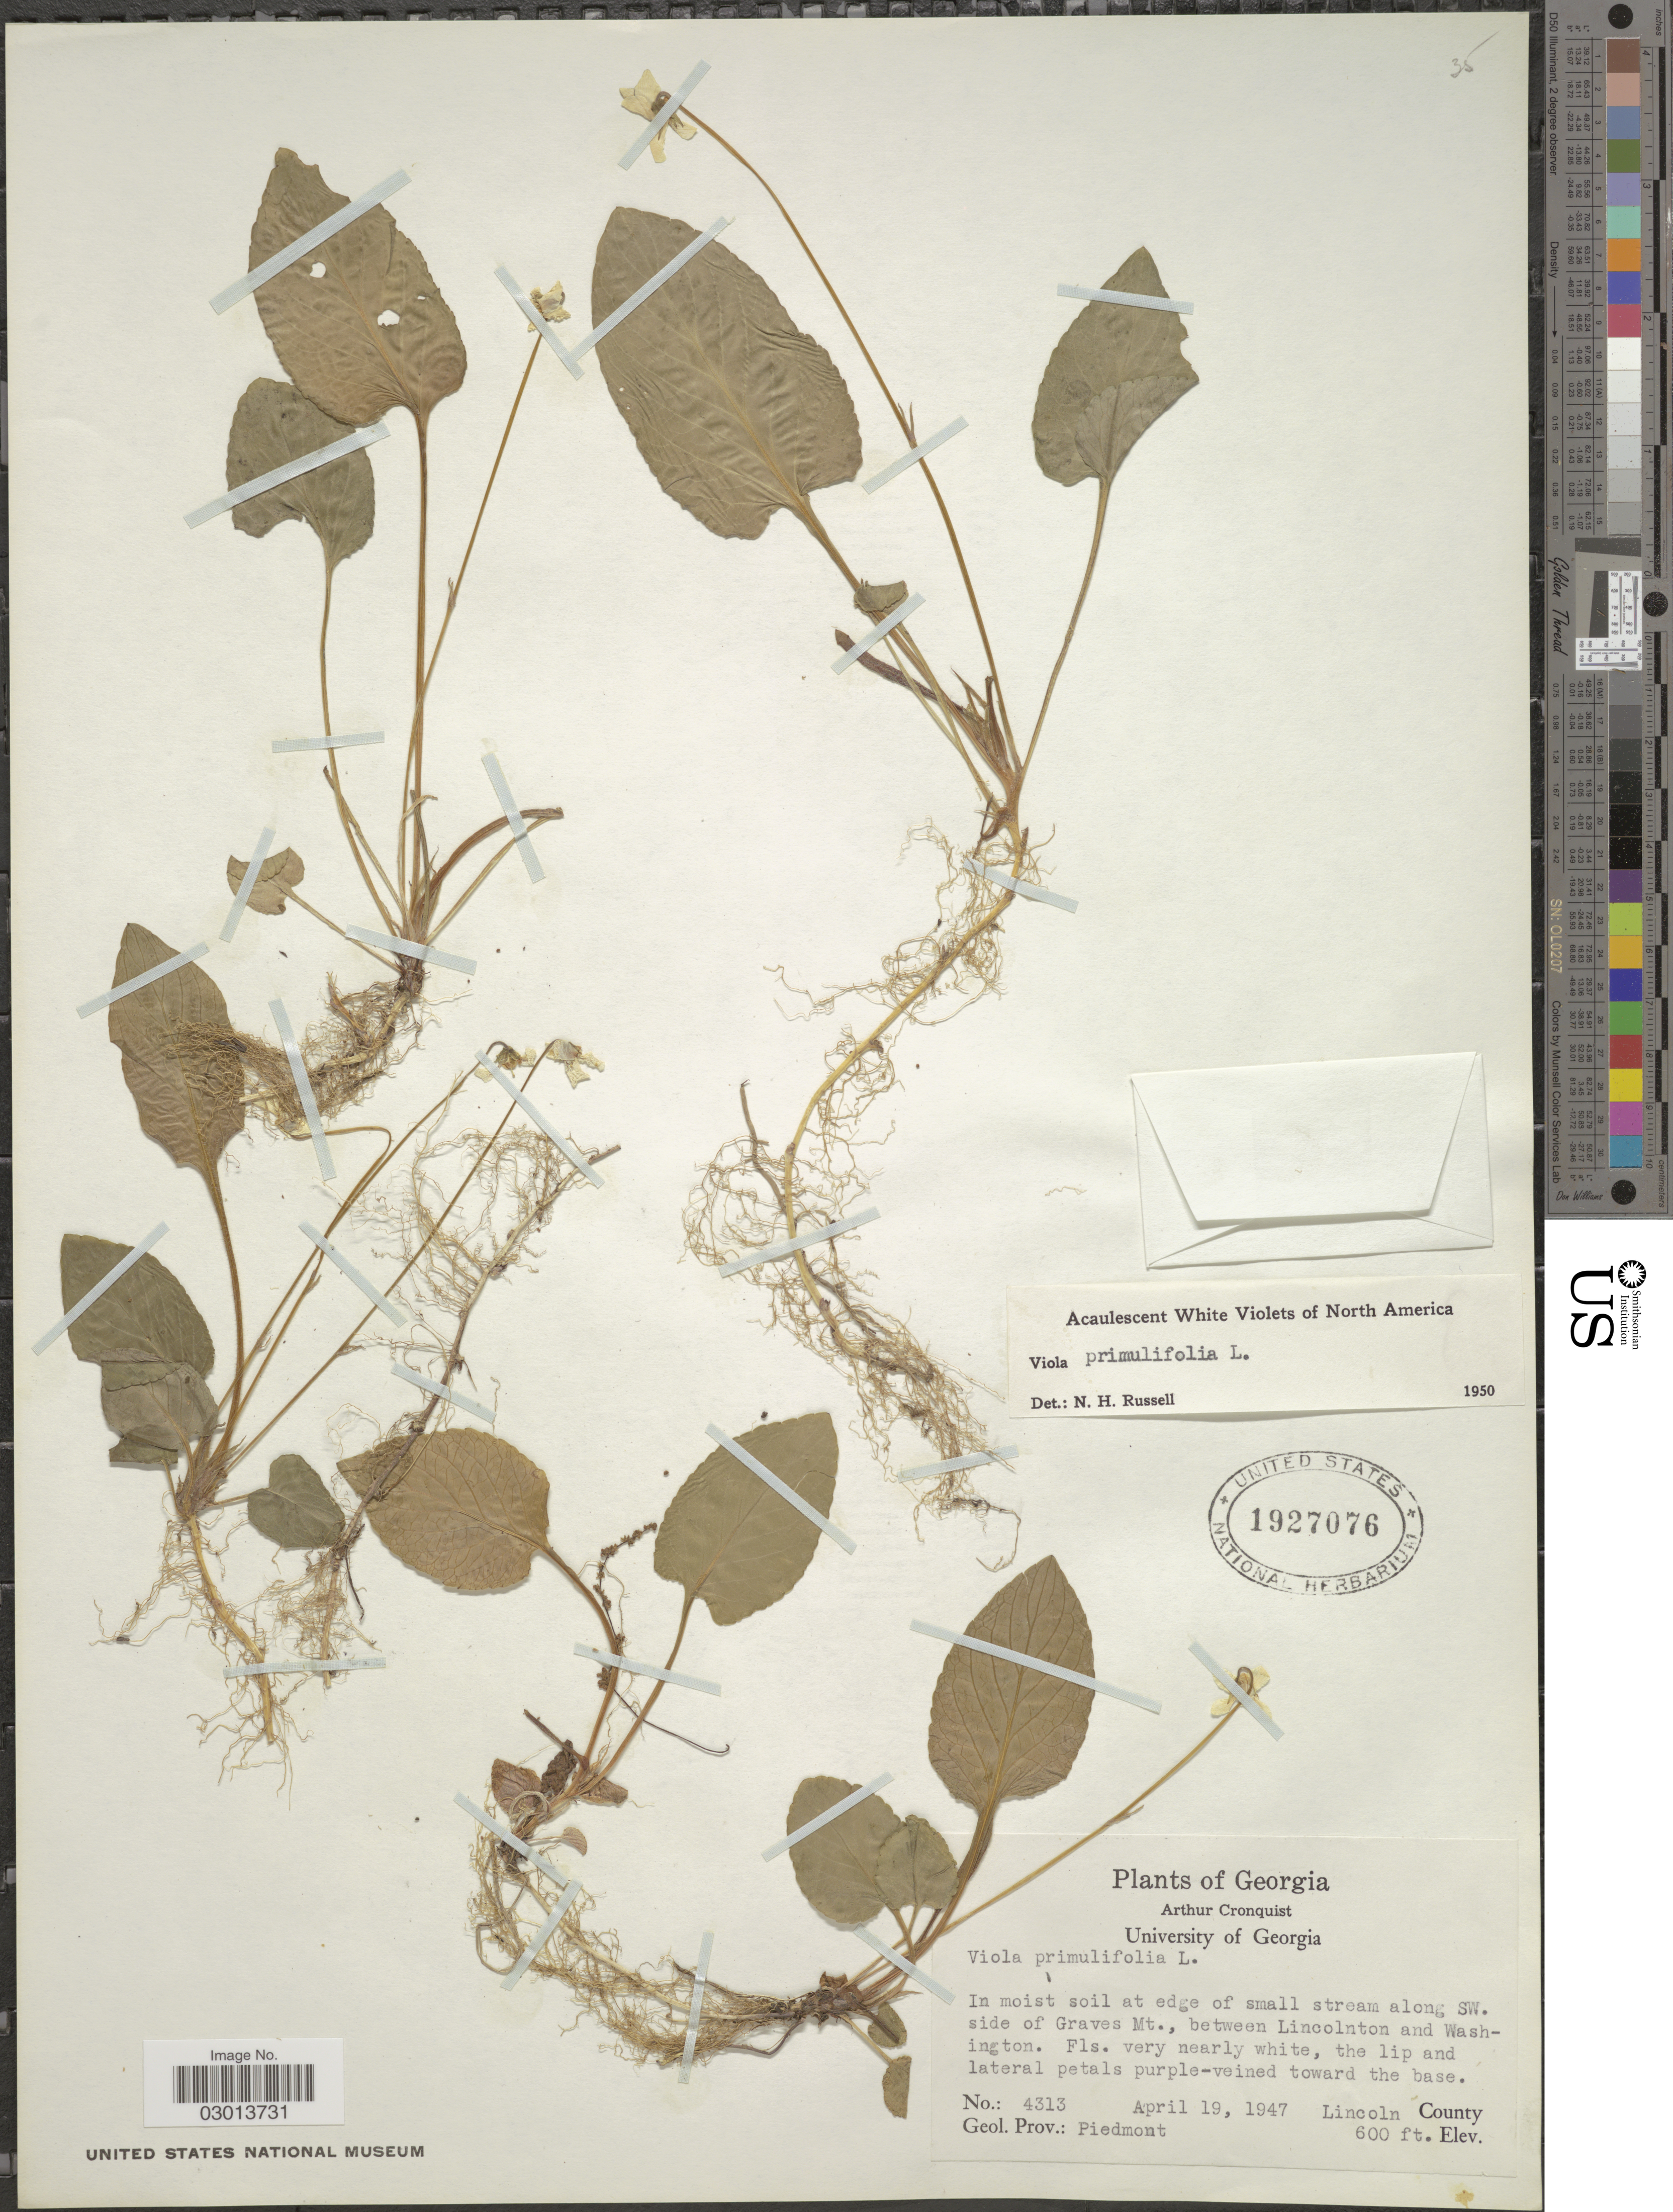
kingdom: Plantae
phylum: Tracheophyta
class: Magnoliopsida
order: Malpighiales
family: Violaceae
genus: Viola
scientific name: Viola primulifolia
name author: L.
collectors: A. J. Cronquist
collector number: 4313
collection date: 1947-04-19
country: United States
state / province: Georgia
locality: Along SW. side of Graves Mt., between Lincolnton and Washington. Lincoln County. Geol. Prov.: Piedmont.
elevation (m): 183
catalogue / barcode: US 1927076